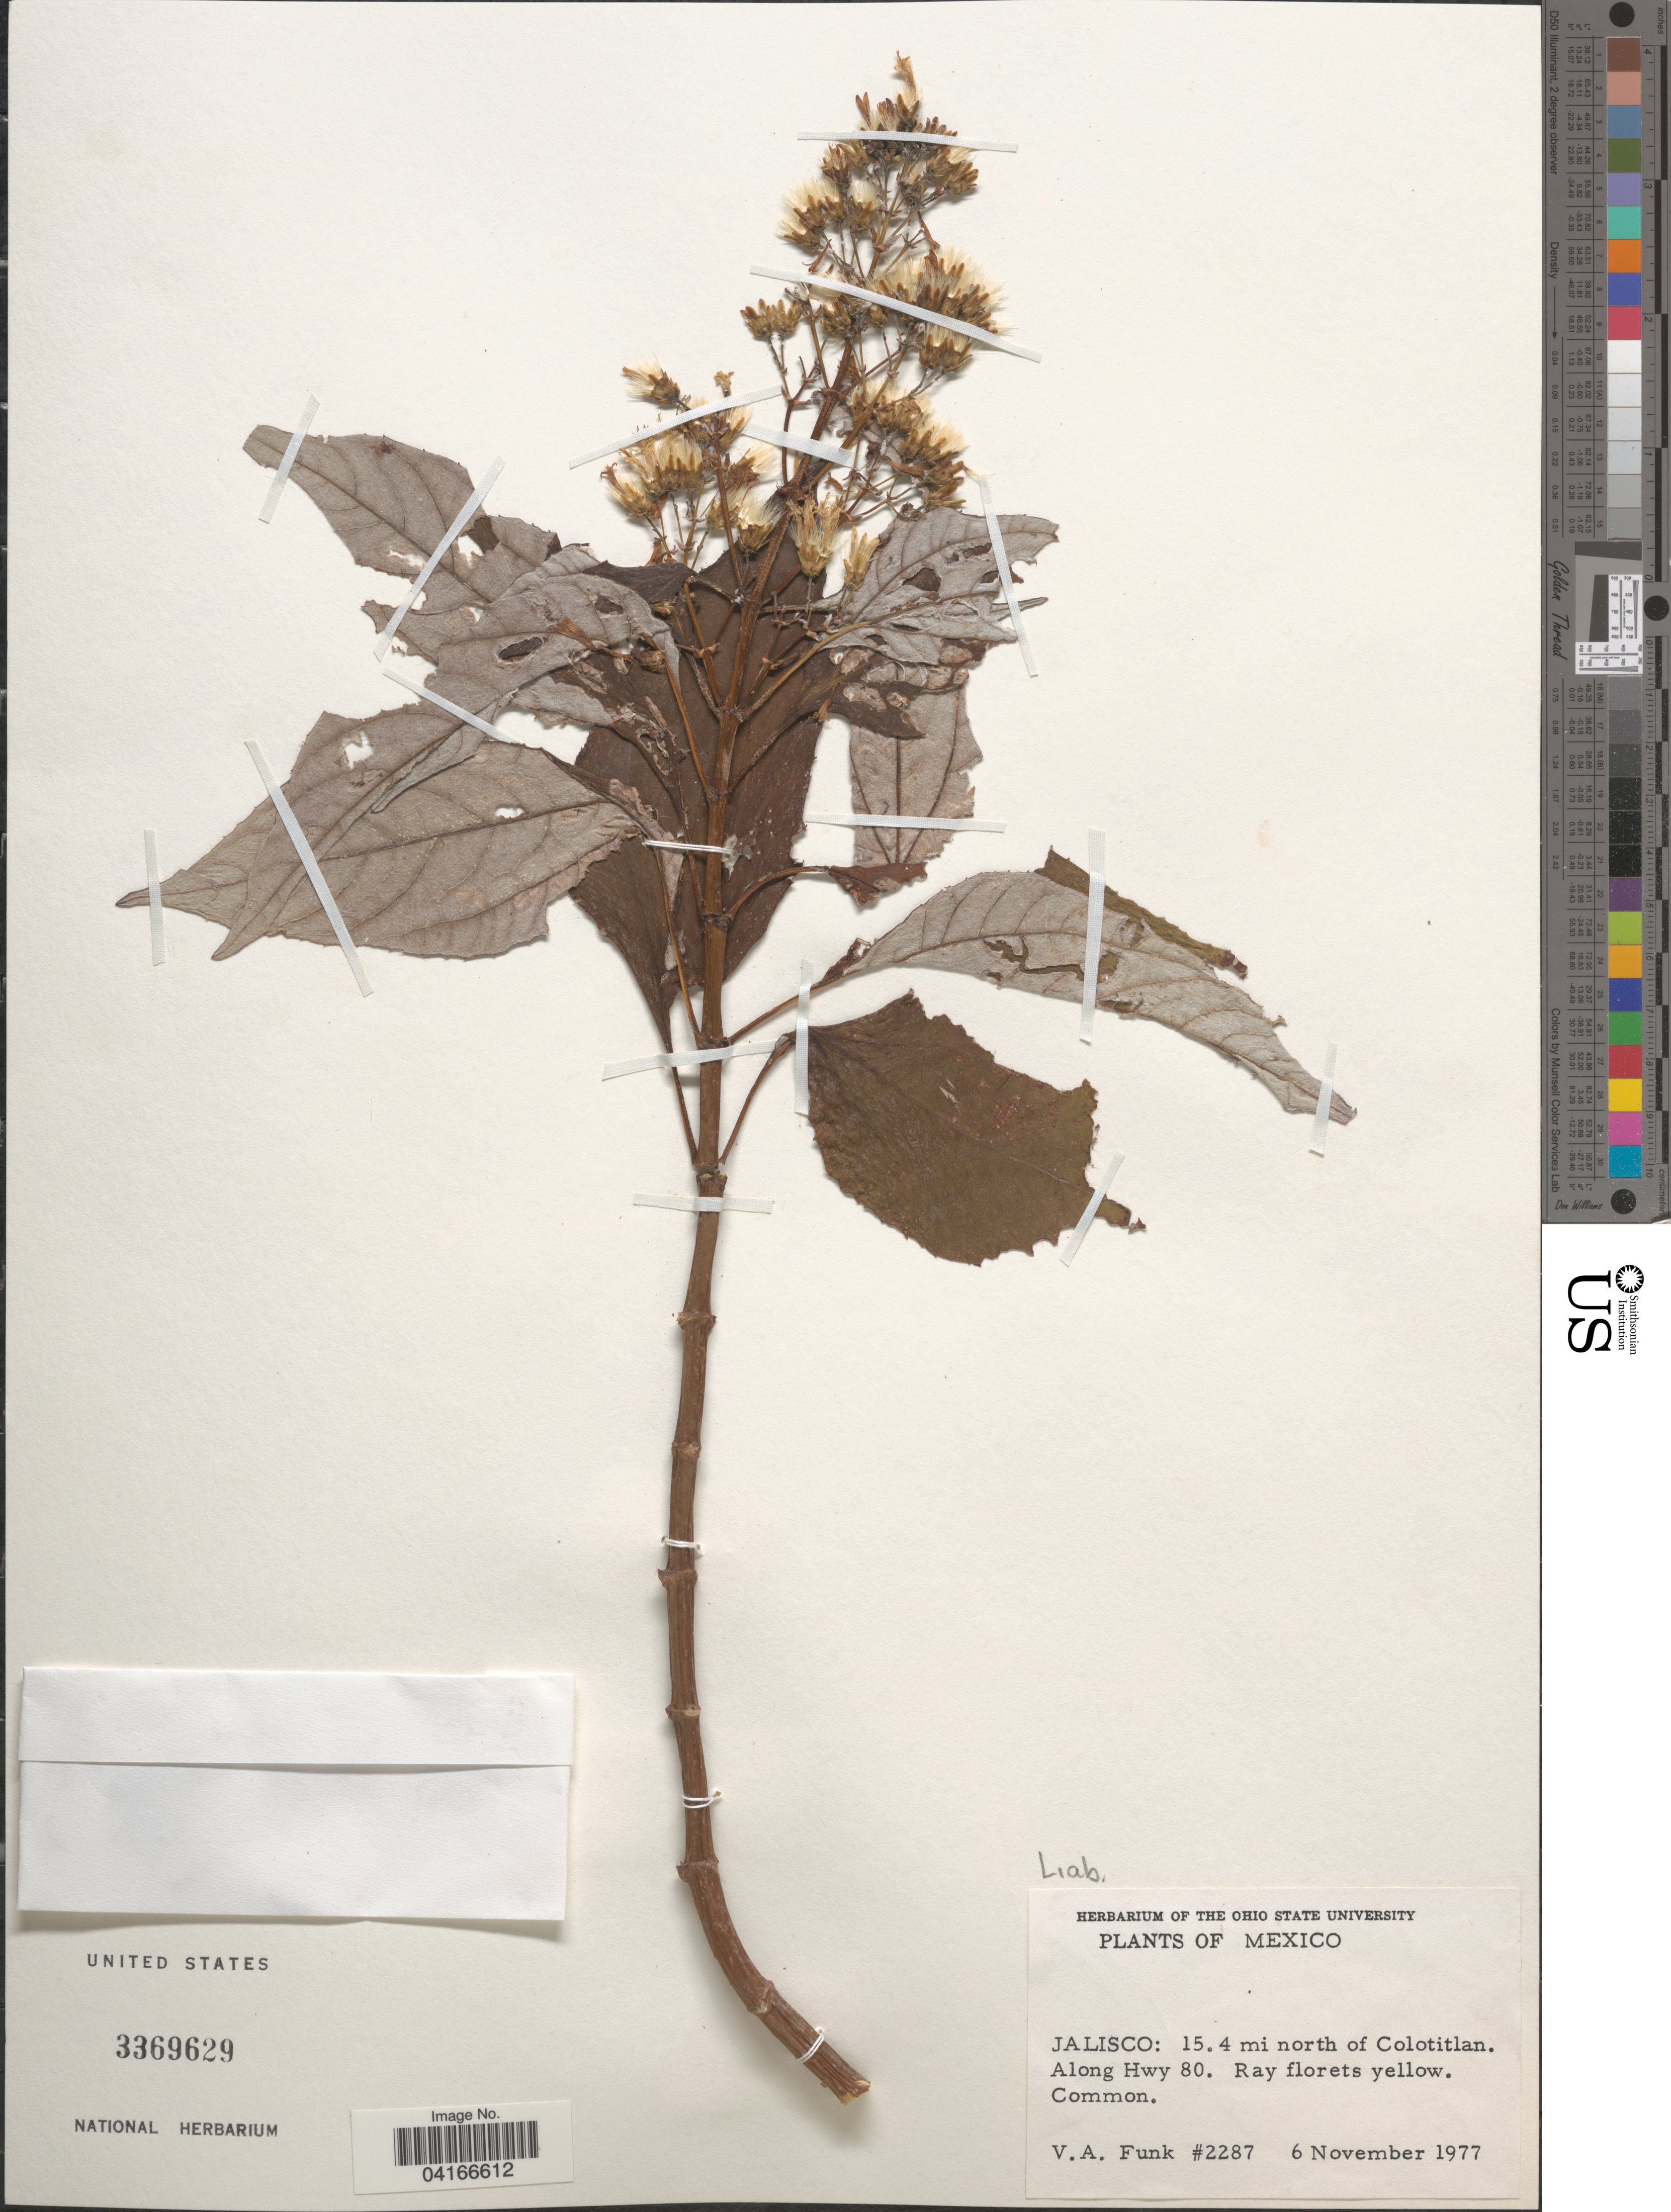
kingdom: Plantae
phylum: Tracheophyta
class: Magnoliopsida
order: Asterales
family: Asteraceae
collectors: V. Funk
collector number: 2287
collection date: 1977-11-06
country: Mexico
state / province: Jalisco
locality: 15.4 mi north of Colotitlan. Along Hwy 80.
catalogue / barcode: US 3369629